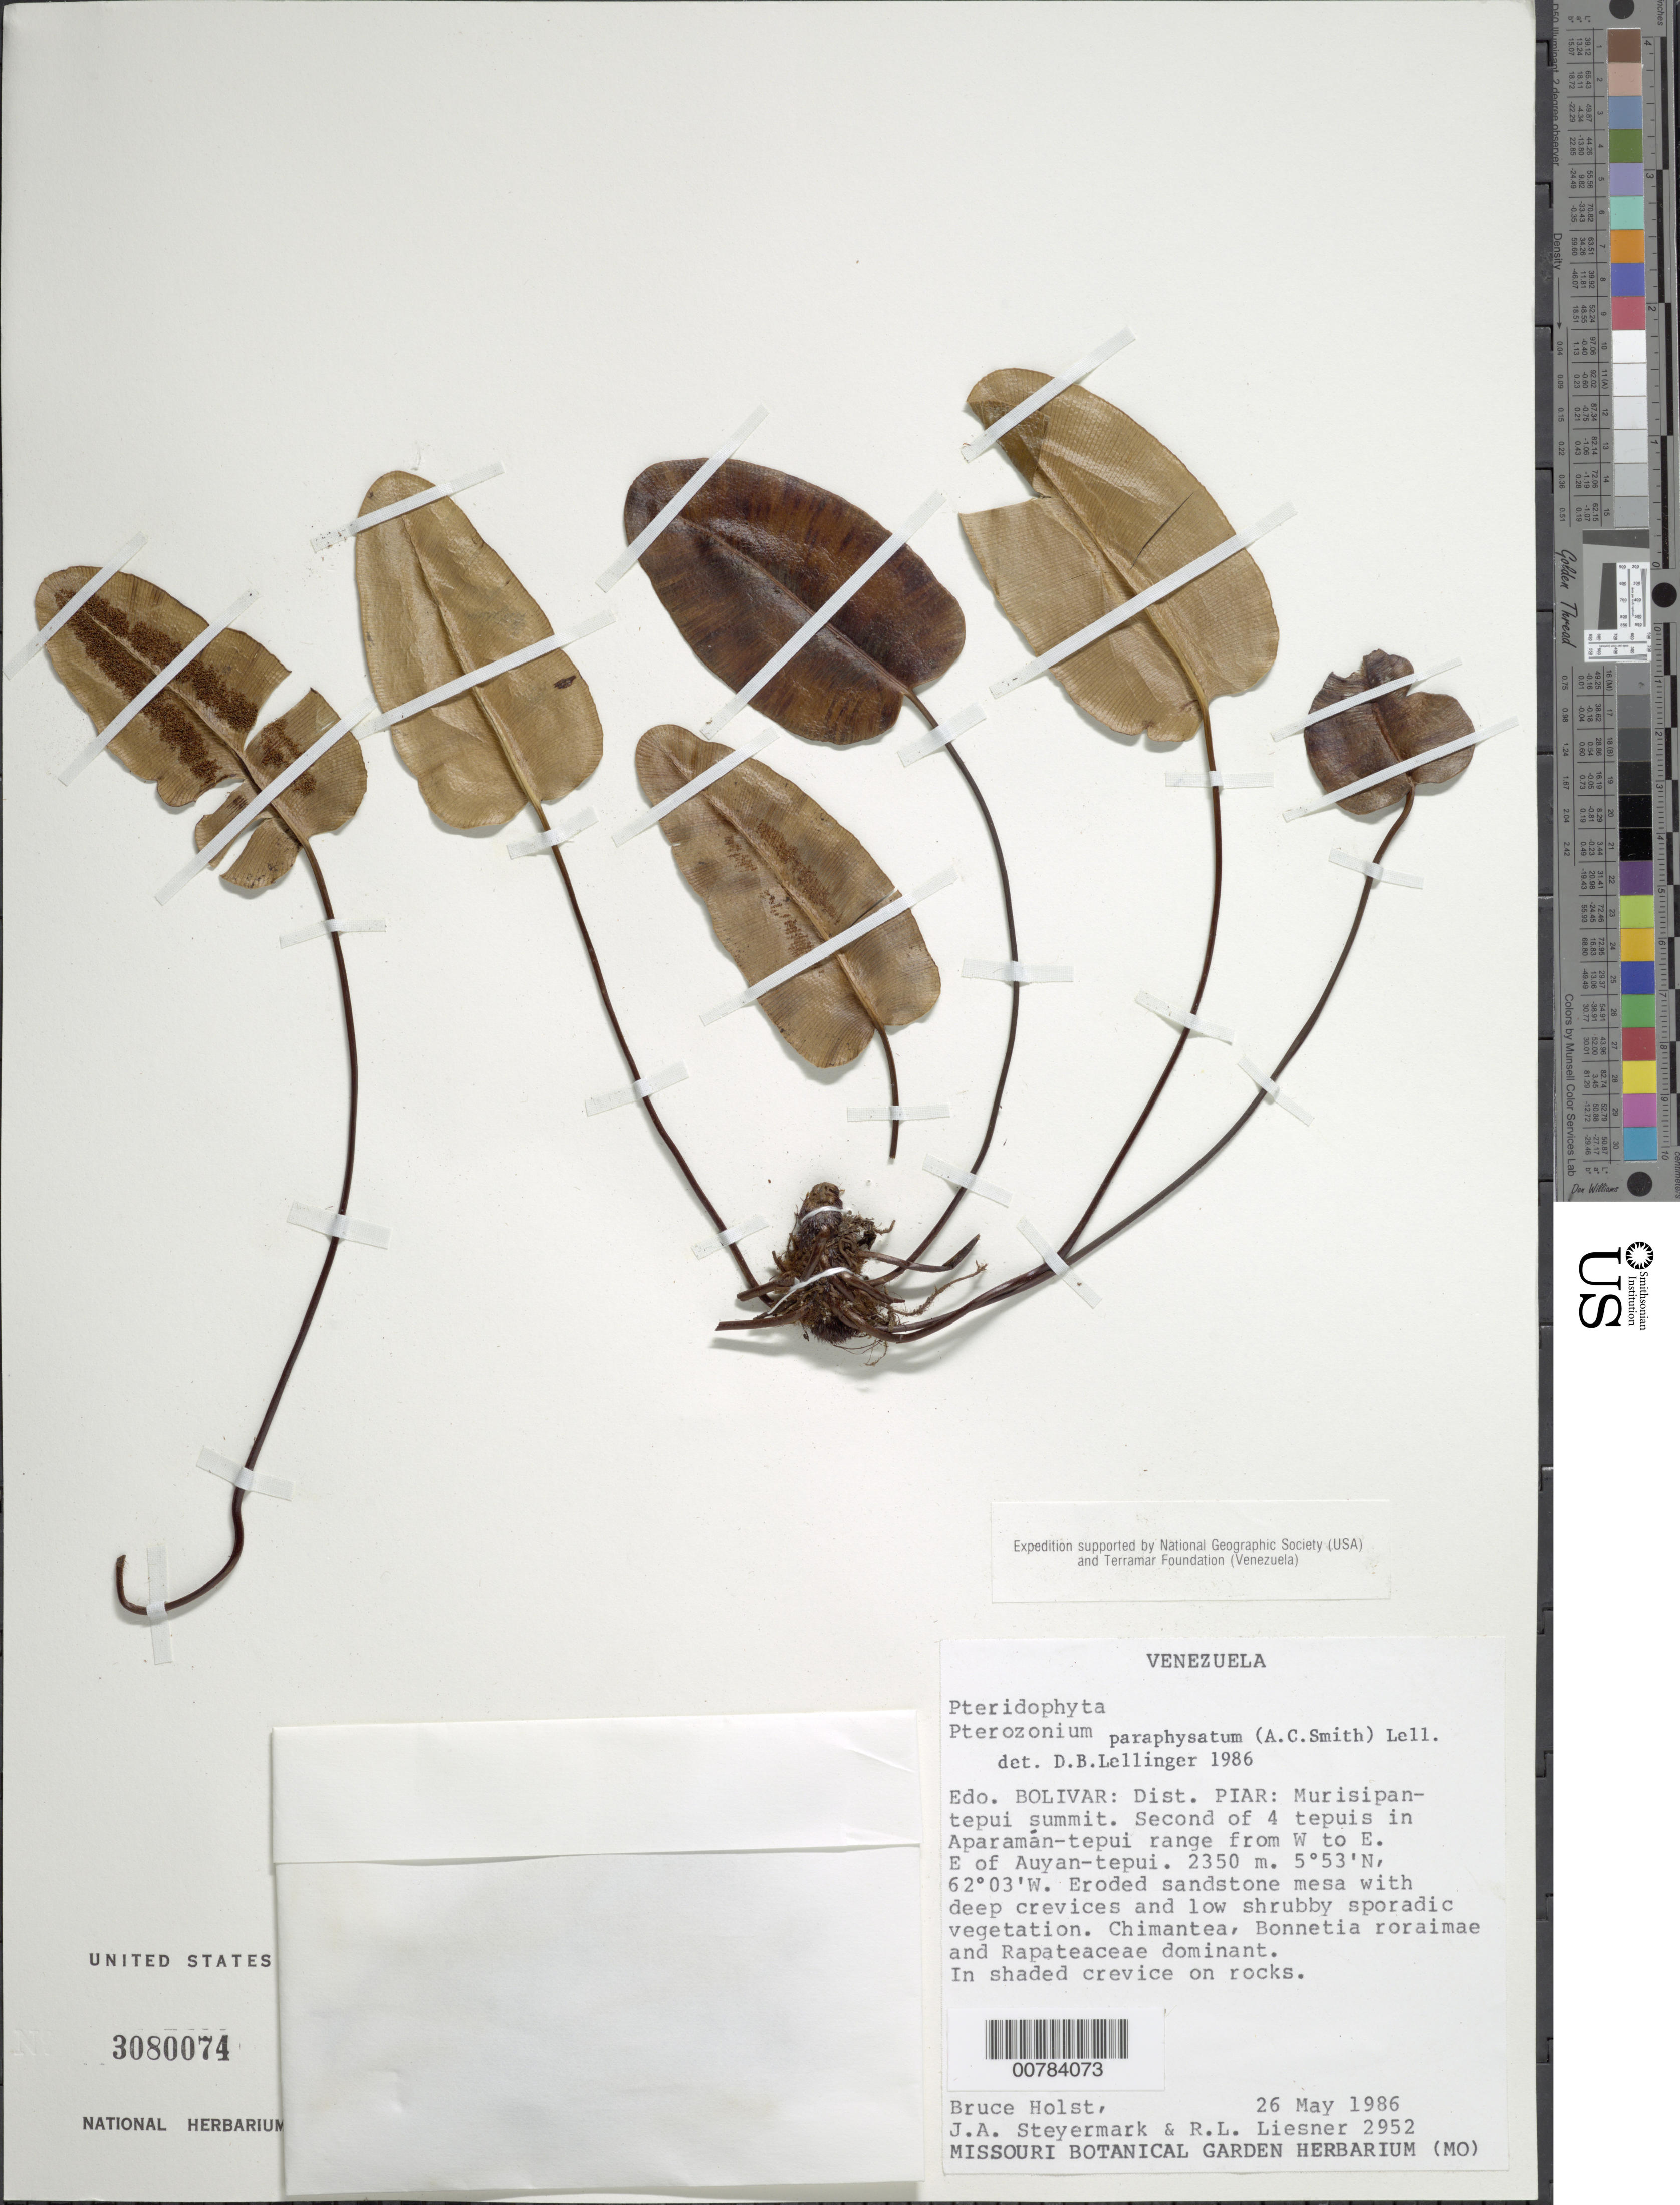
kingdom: Plantae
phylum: Tracheophyta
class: Polypodiopsida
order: Polypodiales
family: Pteridaceae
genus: Pterozonium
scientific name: Pterozonium paraphysatum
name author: (A.C. Sm.) Lellinger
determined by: Lellinger, David B., (BOT), Smithsonian Institution - National Museum of Natural History (UNITED STATES)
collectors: B. Holst, J. Steyermark & R. L. Liesner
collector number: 2952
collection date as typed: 27-May-86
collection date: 1986-05-27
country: Venezuela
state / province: Bolívar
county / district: Piar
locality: Murisipan-tepuí summit. 2nd of 4 tepuís in Aparaman-tepuí range from W to E. East of Auyan-tepuí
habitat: Eroded sandstone mesa with deep crevices and low shrubby sporadic vegetation; Chimantea, Bonnetia roraimae and Rapateaceae dominant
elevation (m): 2350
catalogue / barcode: US 3080074